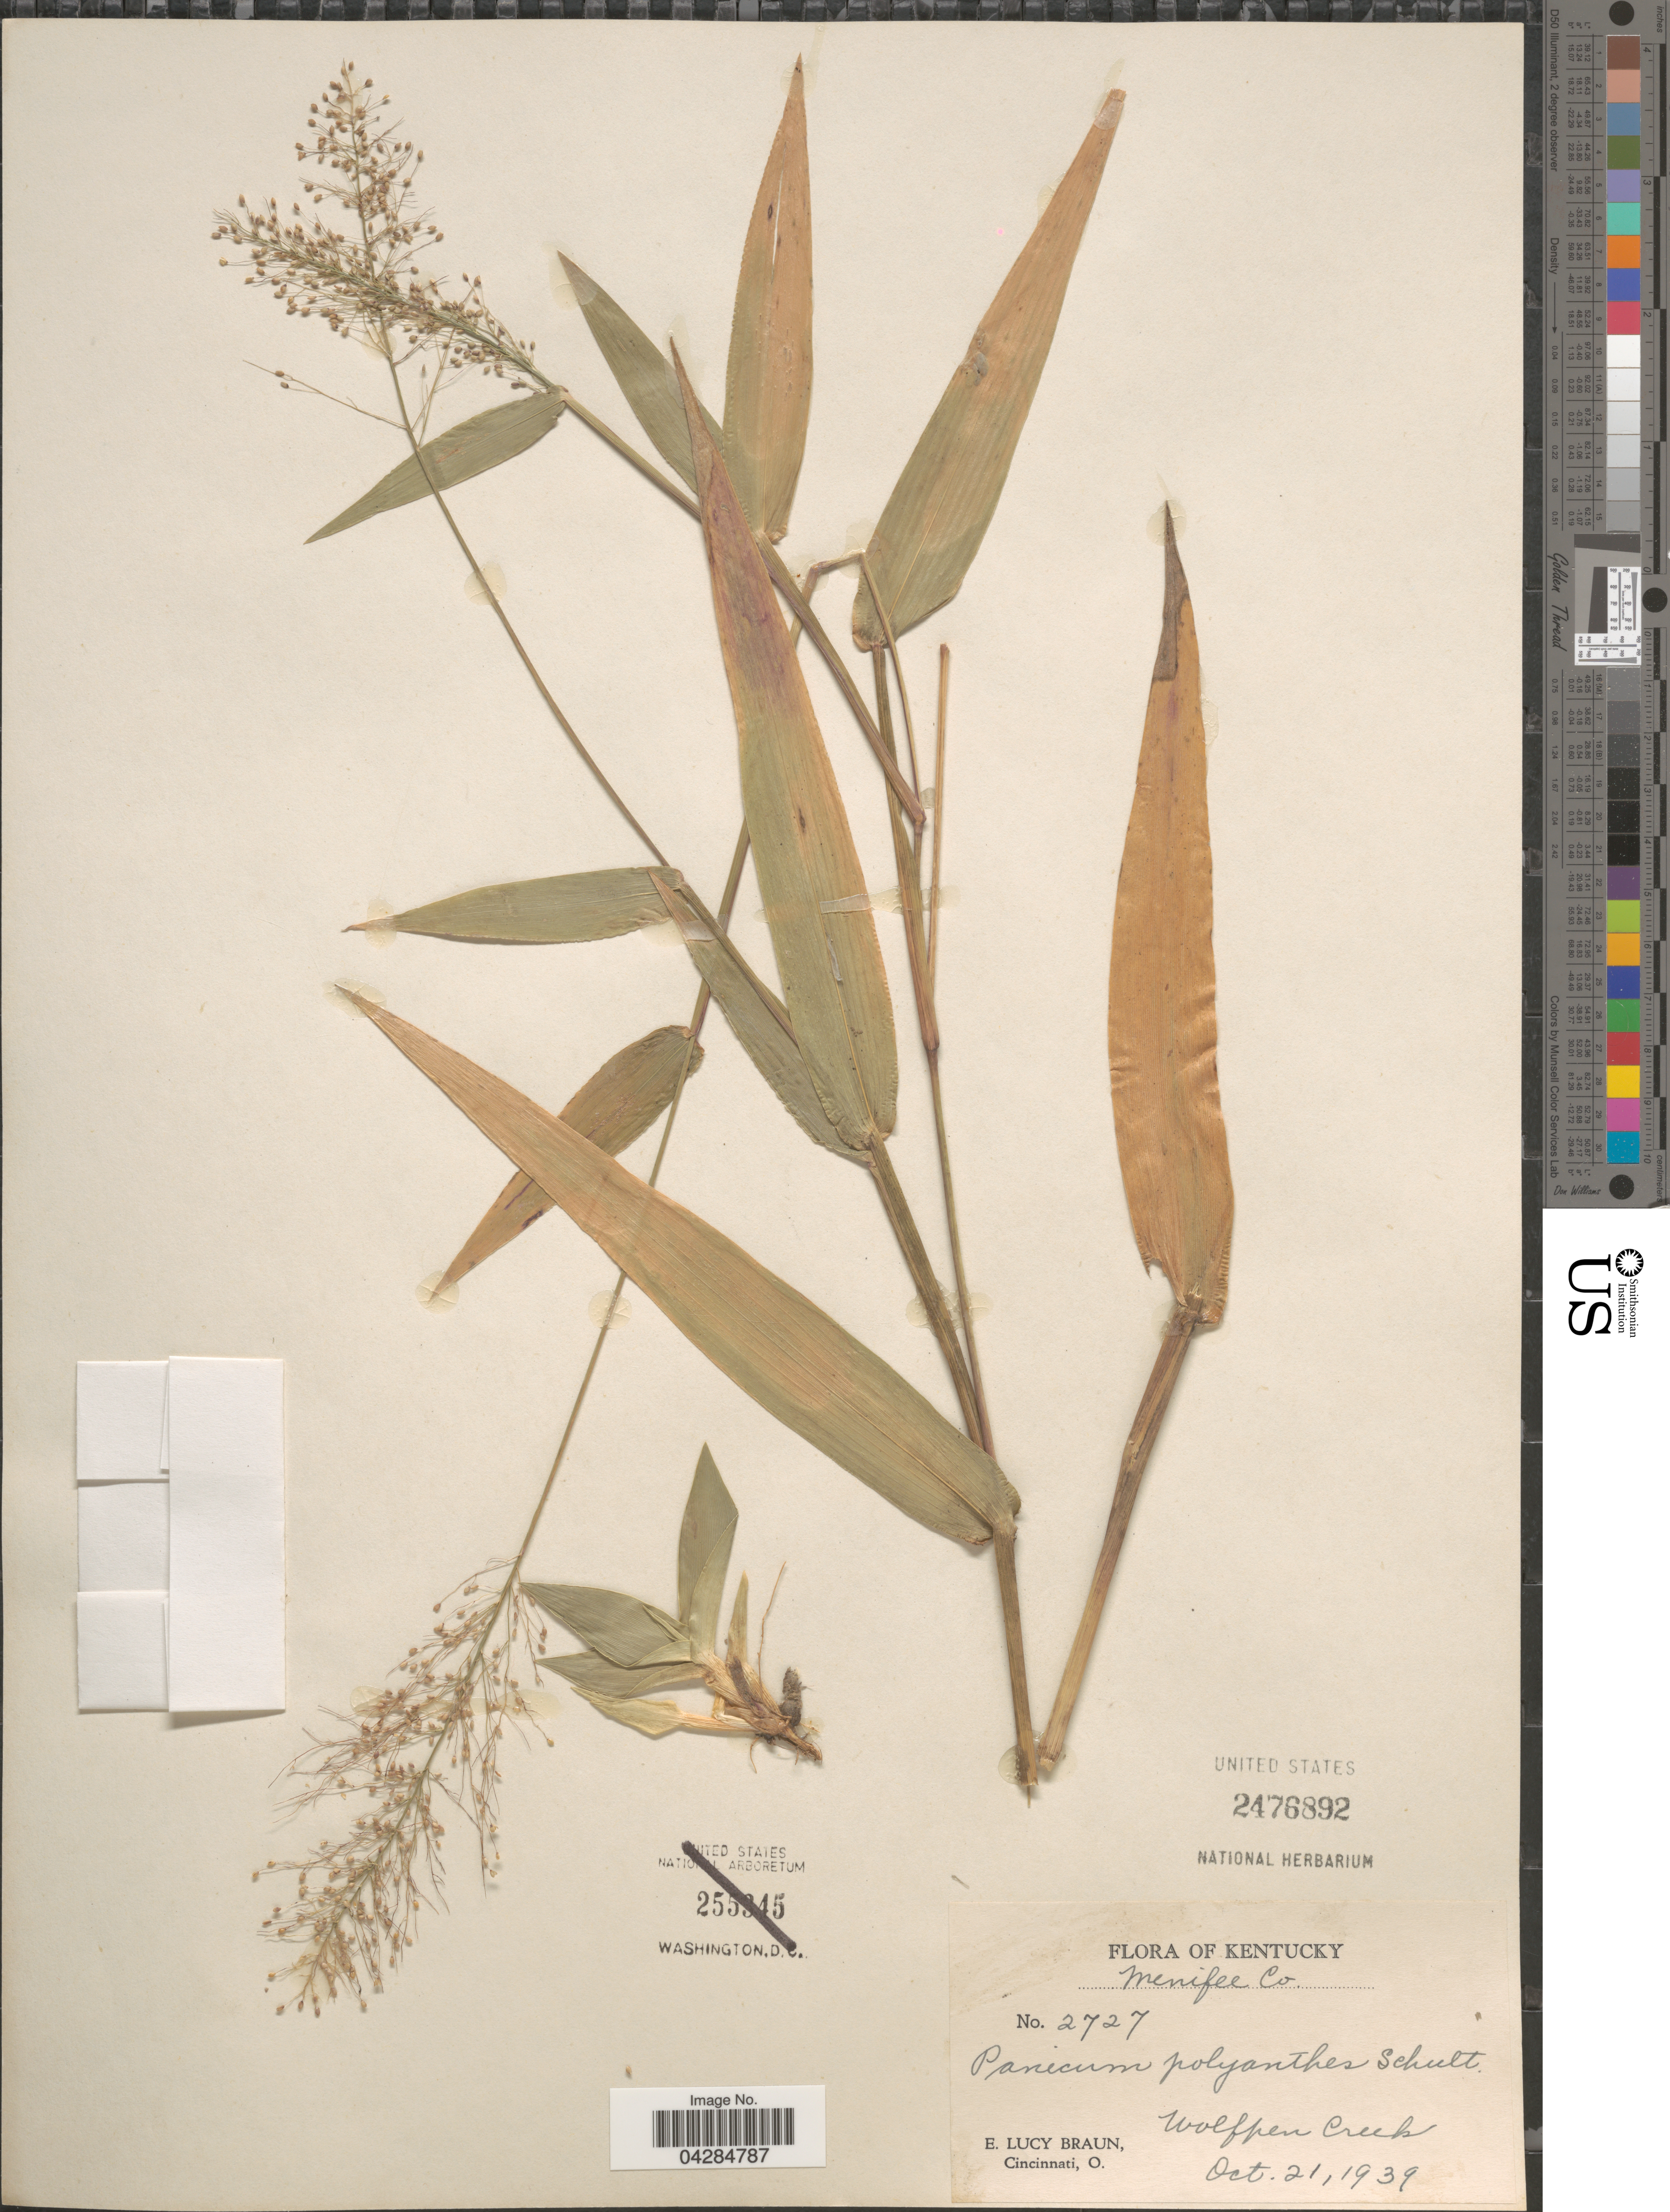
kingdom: Plantae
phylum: Tracheophyta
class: Liliopsida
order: Poales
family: Poaceae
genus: Dichanthelium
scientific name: Dichanthelium polyanthes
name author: (Schult.) Mohlenbr.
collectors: E. L. Braun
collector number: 2727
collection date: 1939-10-21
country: United States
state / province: Kentucky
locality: Menifee Co. Wolfpen Creek.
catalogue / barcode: US 2476892